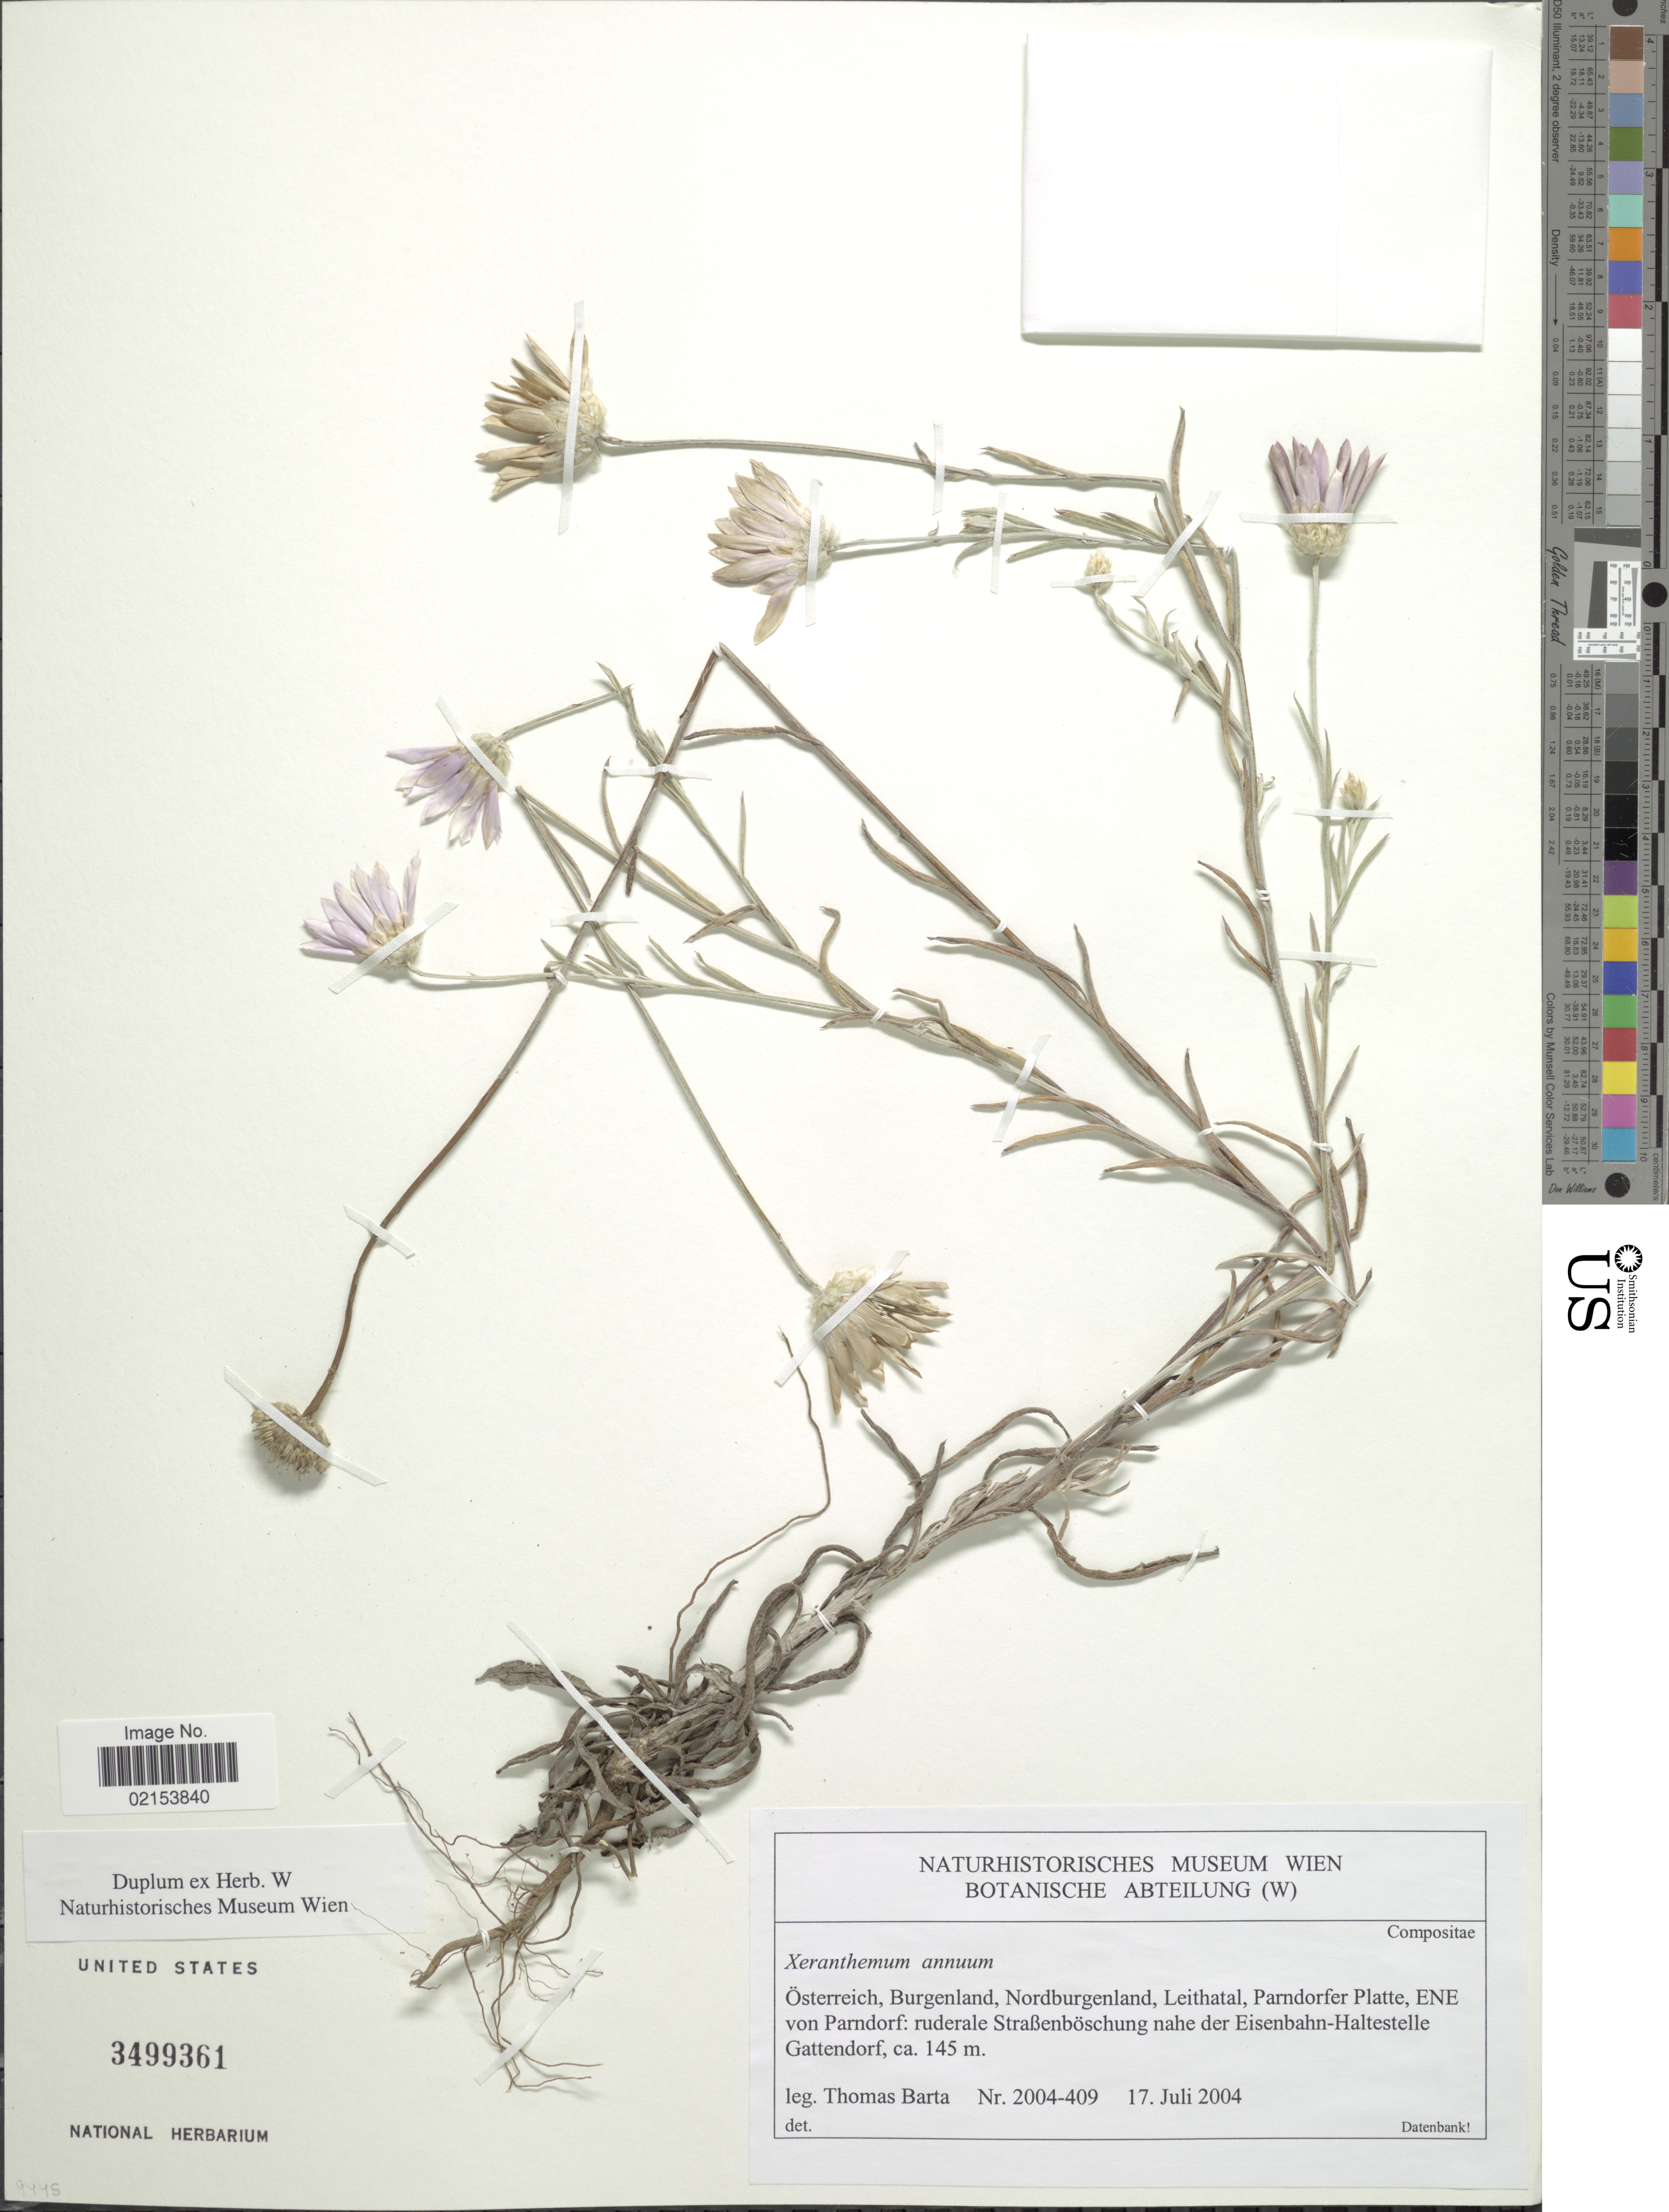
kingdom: Plantae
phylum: Tracheophyta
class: Magnoliopsida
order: Asterales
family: Asteraceae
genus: Xeranthemum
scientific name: Xeranthemum annuum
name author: L.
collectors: T. Barta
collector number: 2004-409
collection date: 2004-07-17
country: Austria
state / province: Burgenland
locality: Nordburgenland, Leithatal, Parndorfer Platte, ENE von Parndorf. nah der Eisenbahn-Haltestelle Gattendorf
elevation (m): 145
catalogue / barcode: US 3499361